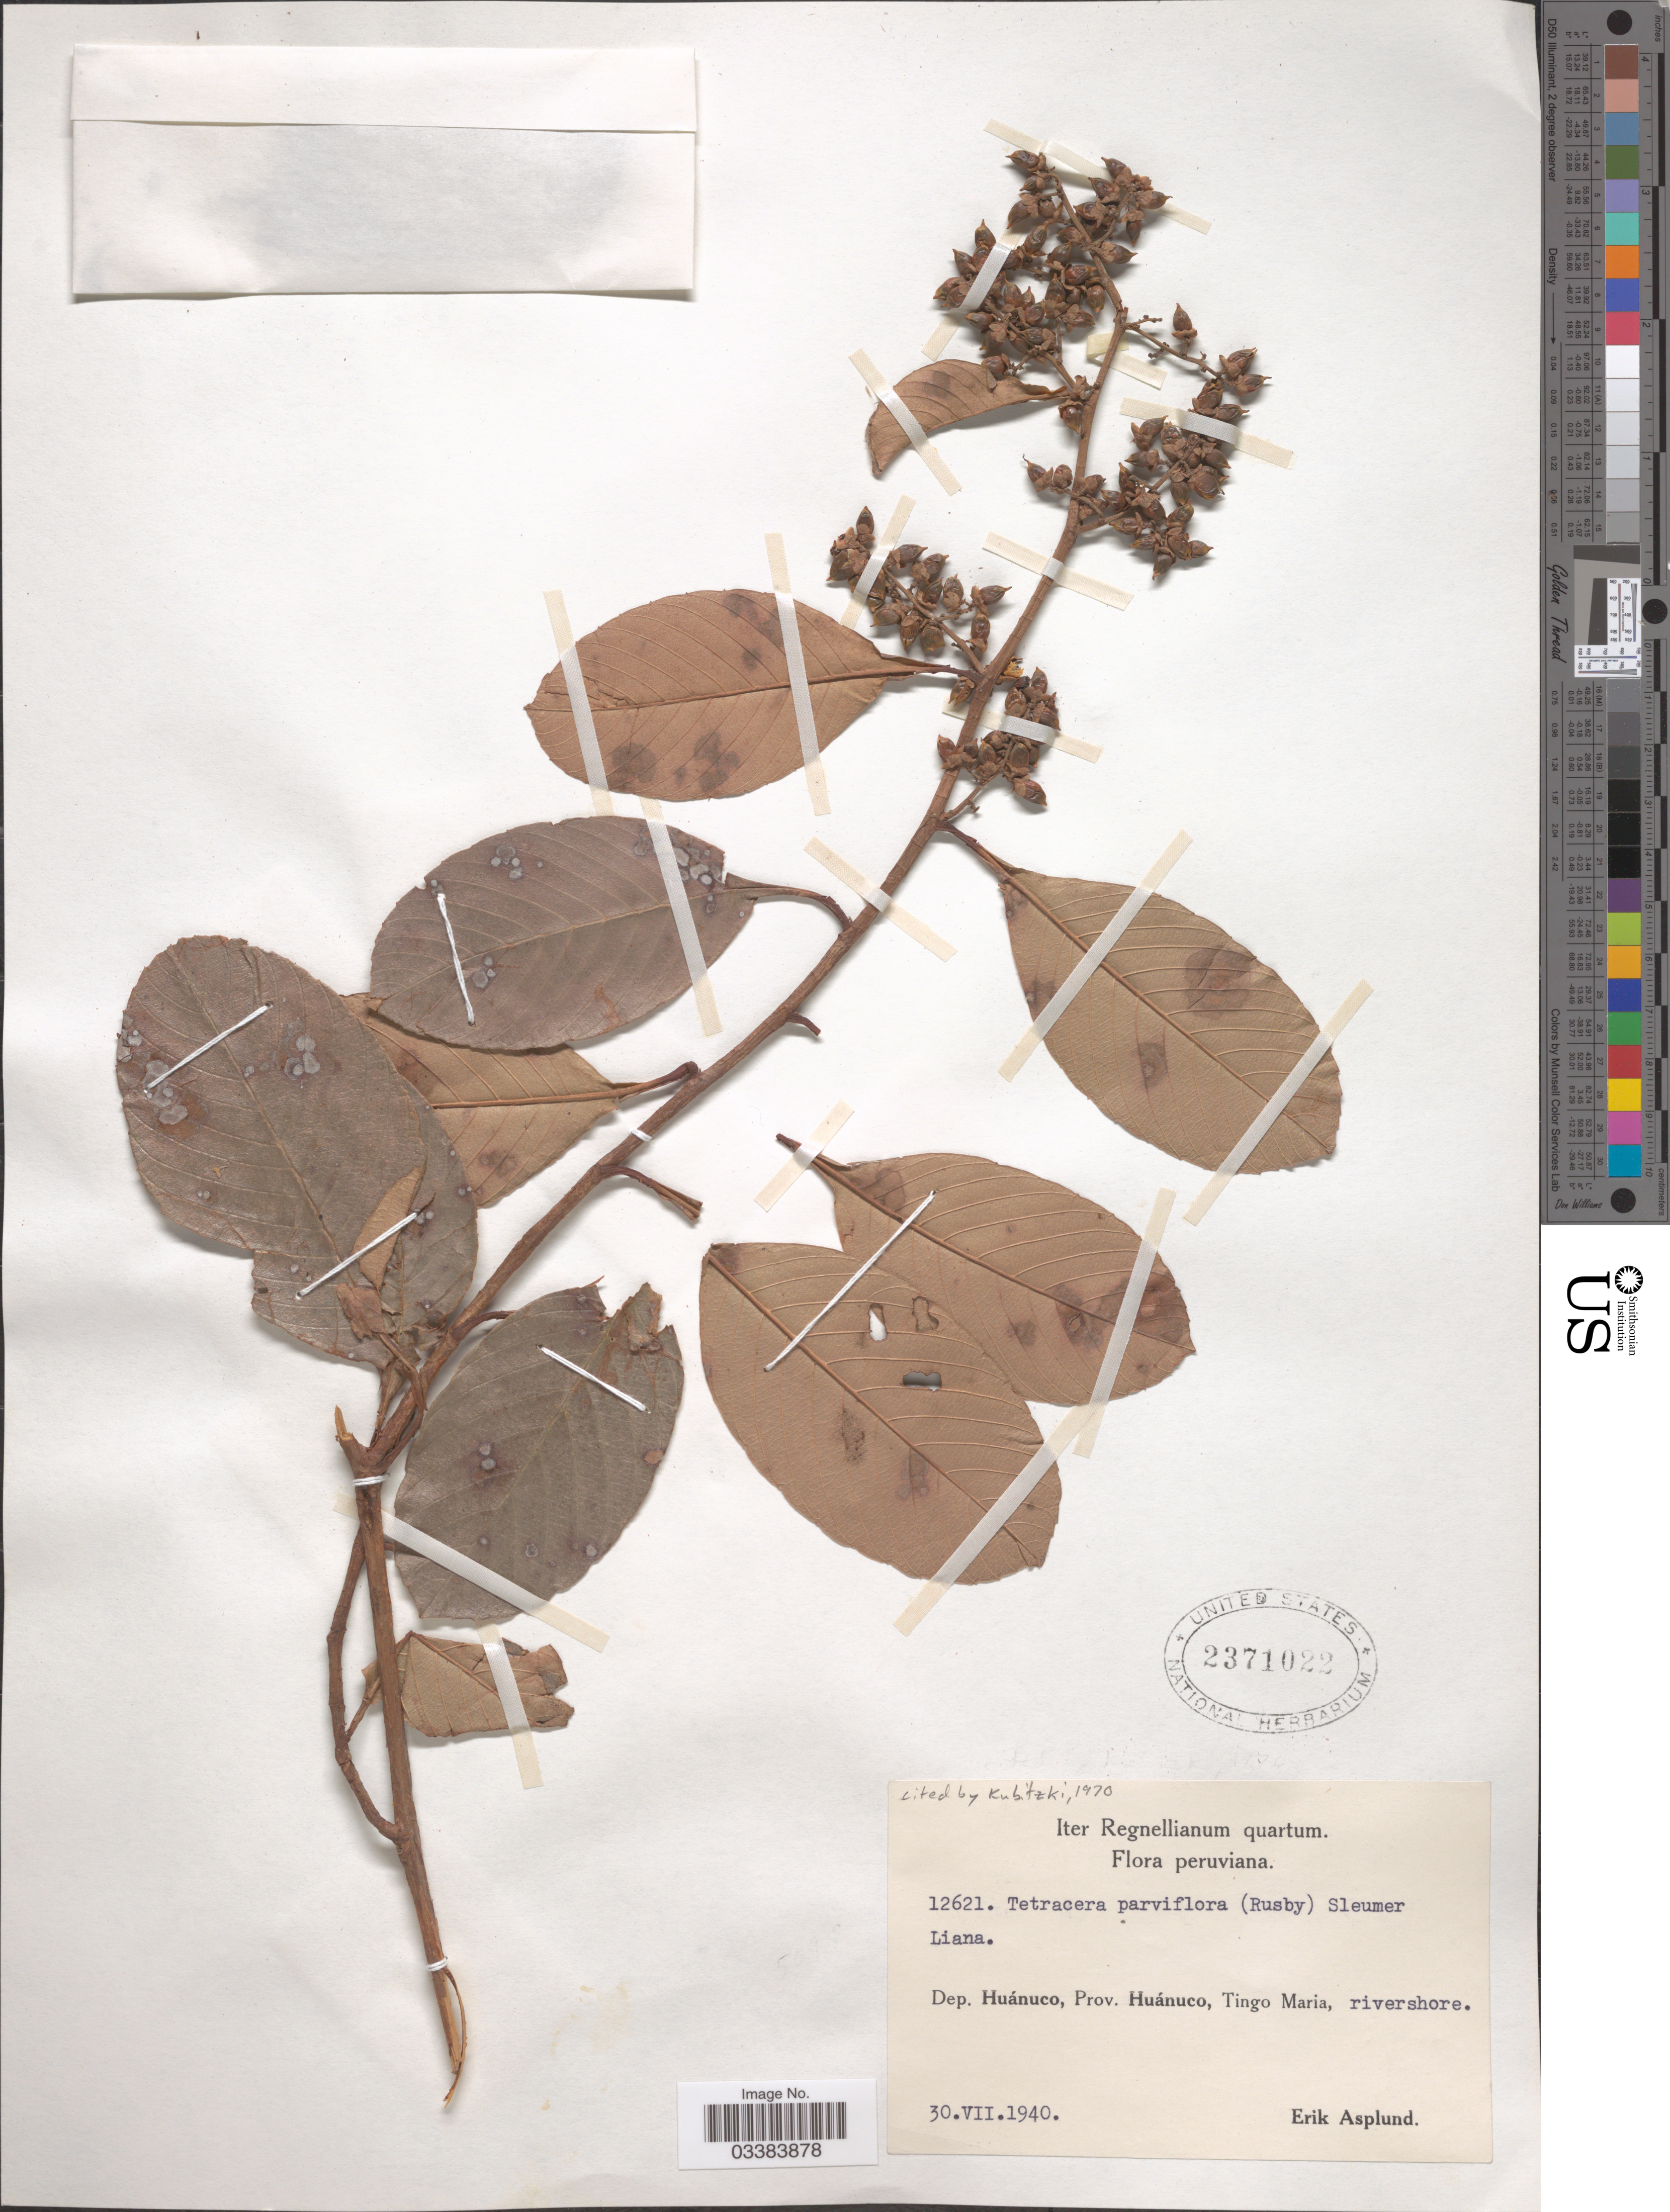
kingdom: Plantae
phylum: Tracheophyta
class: Magnoliopsida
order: Dilleniales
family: Dilleniaceae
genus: Tetracera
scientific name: Tetracera parviflora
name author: (Rusby) Sleumer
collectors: E. Asplund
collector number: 12621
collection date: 1940-07-30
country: Peru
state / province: Huánuco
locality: Dep. Huánuco, Tingo Maria.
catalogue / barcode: US 2371022